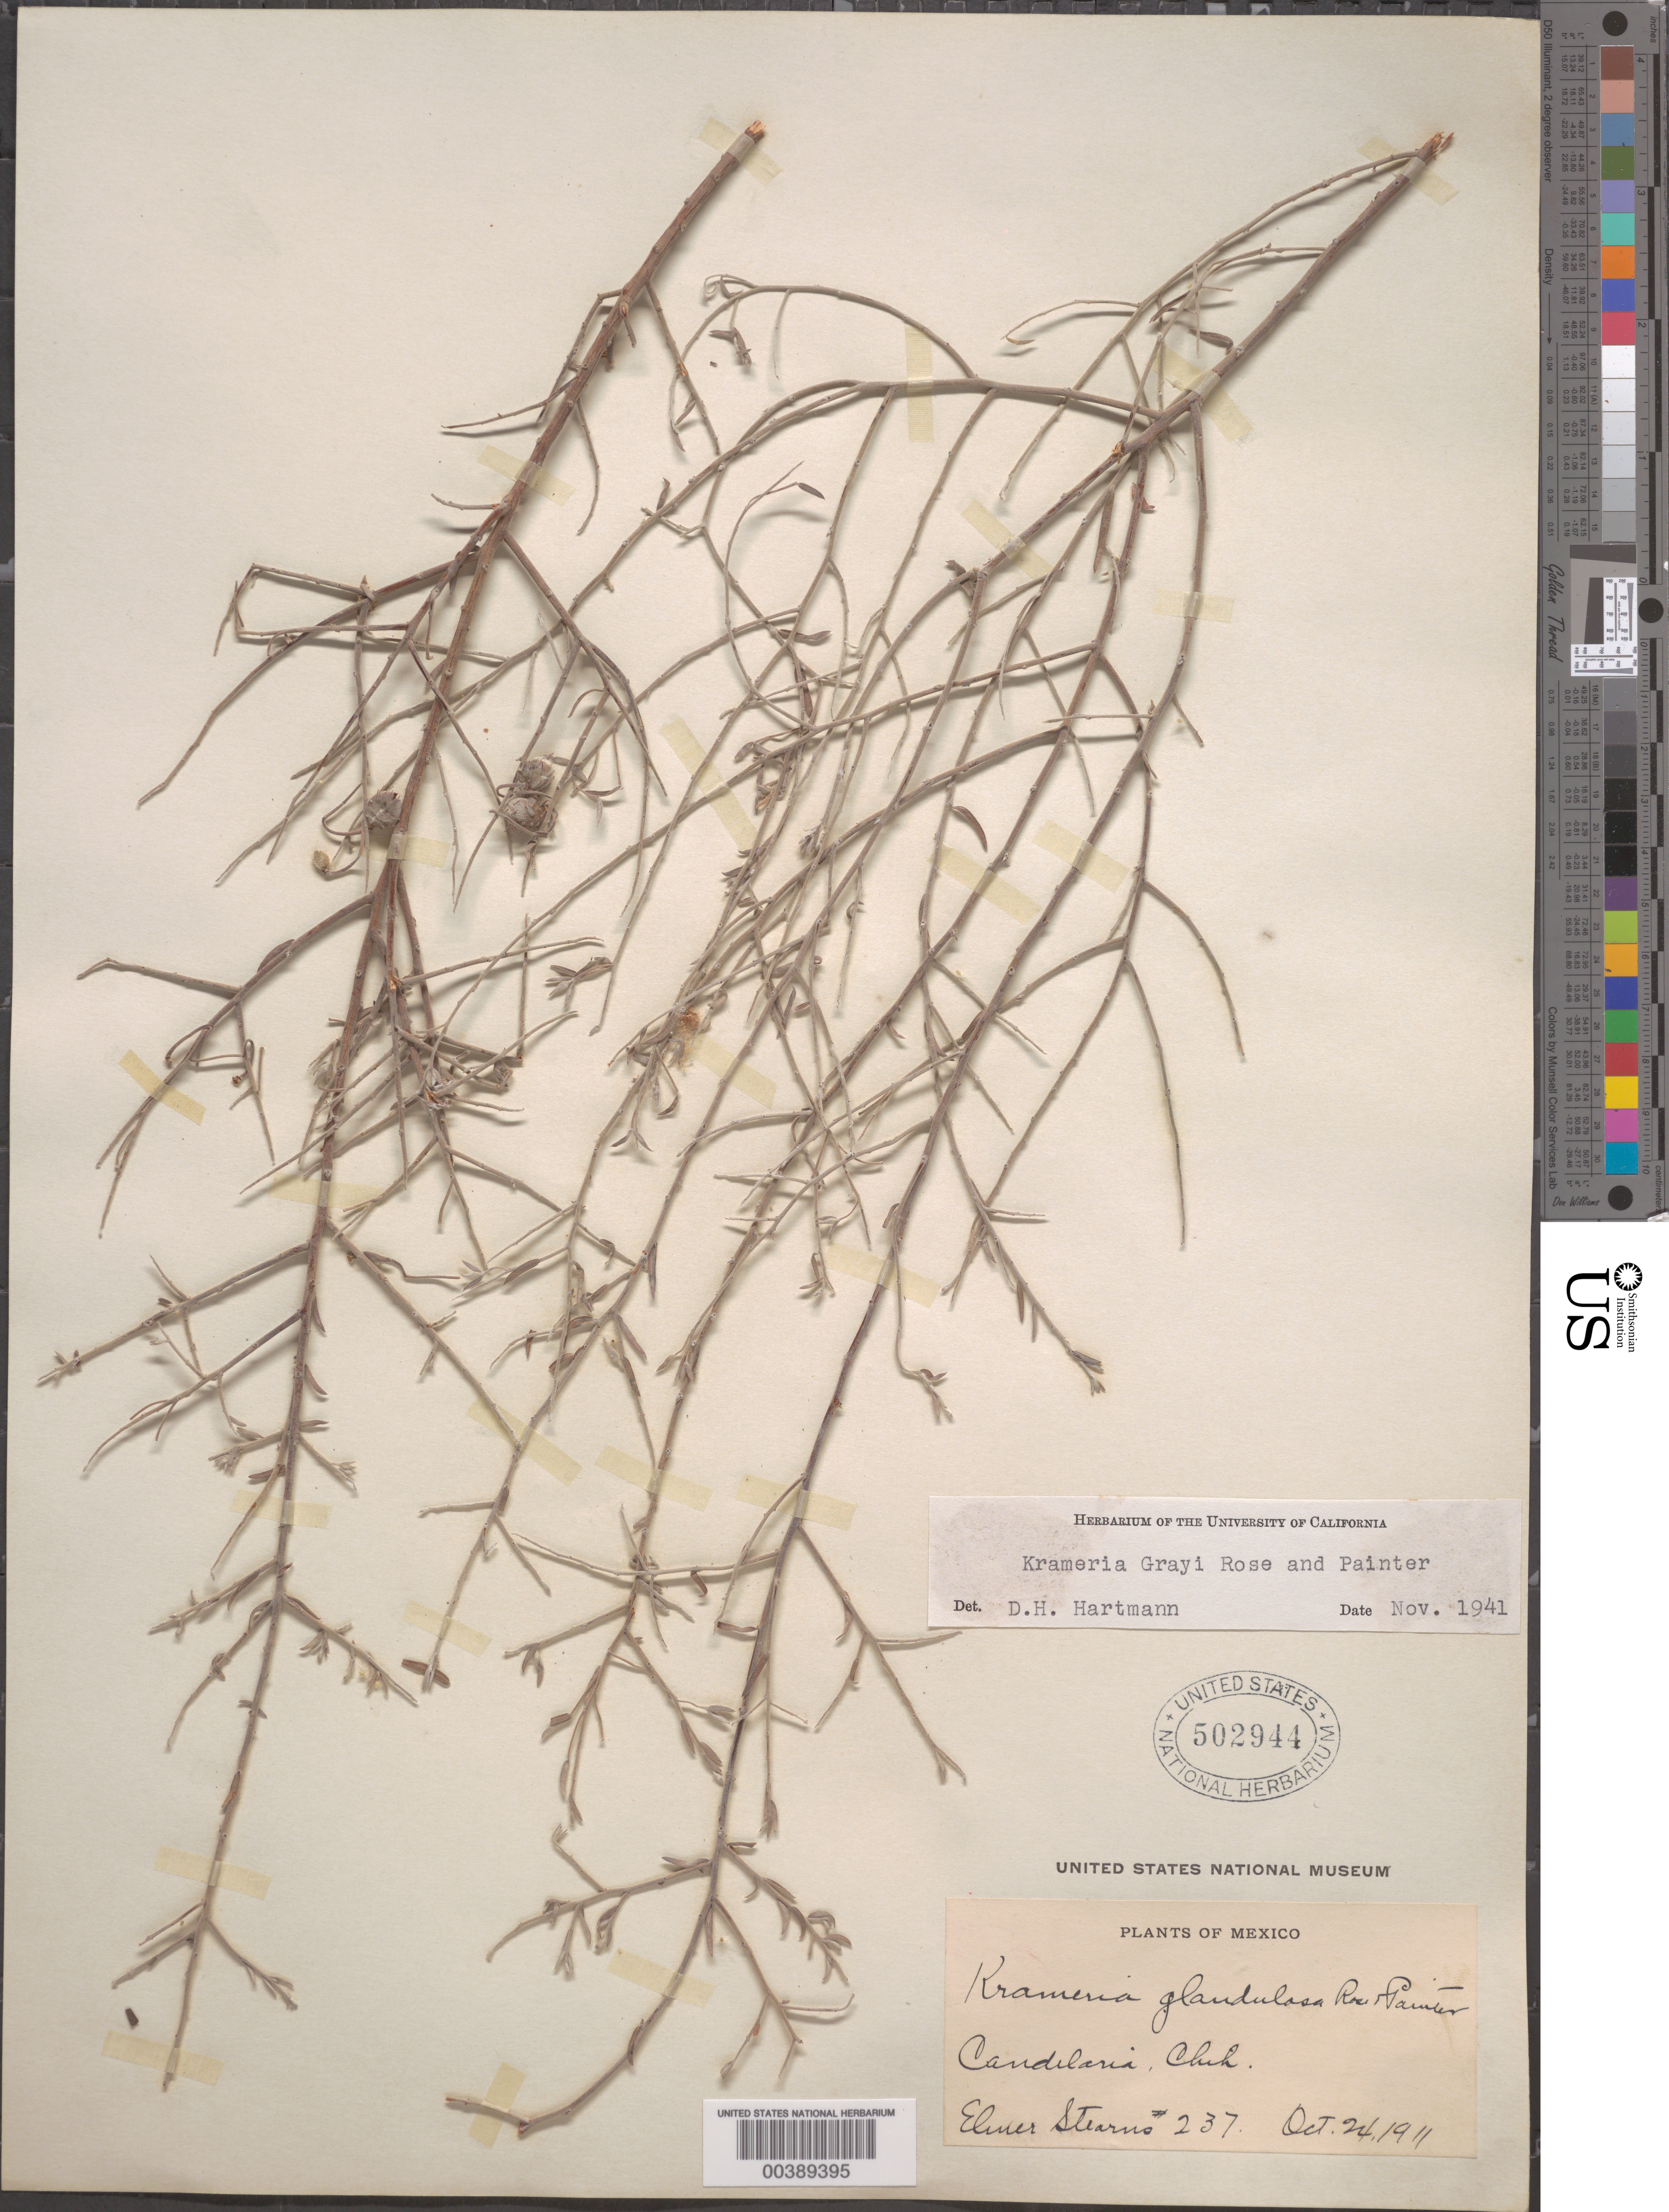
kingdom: Plantae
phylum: Tracheophyta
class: Magnoliopsida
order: Zygophyllales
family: Krameriaceae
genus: Krameria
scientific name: Krameria grayi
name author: Rose & J.H. Painter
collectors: E. Stearns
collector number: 237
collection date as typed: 24 Oct 1911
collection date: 1911-10-24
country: Mexico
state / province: Chihuahua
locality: Candelaria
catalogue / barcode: US 502944